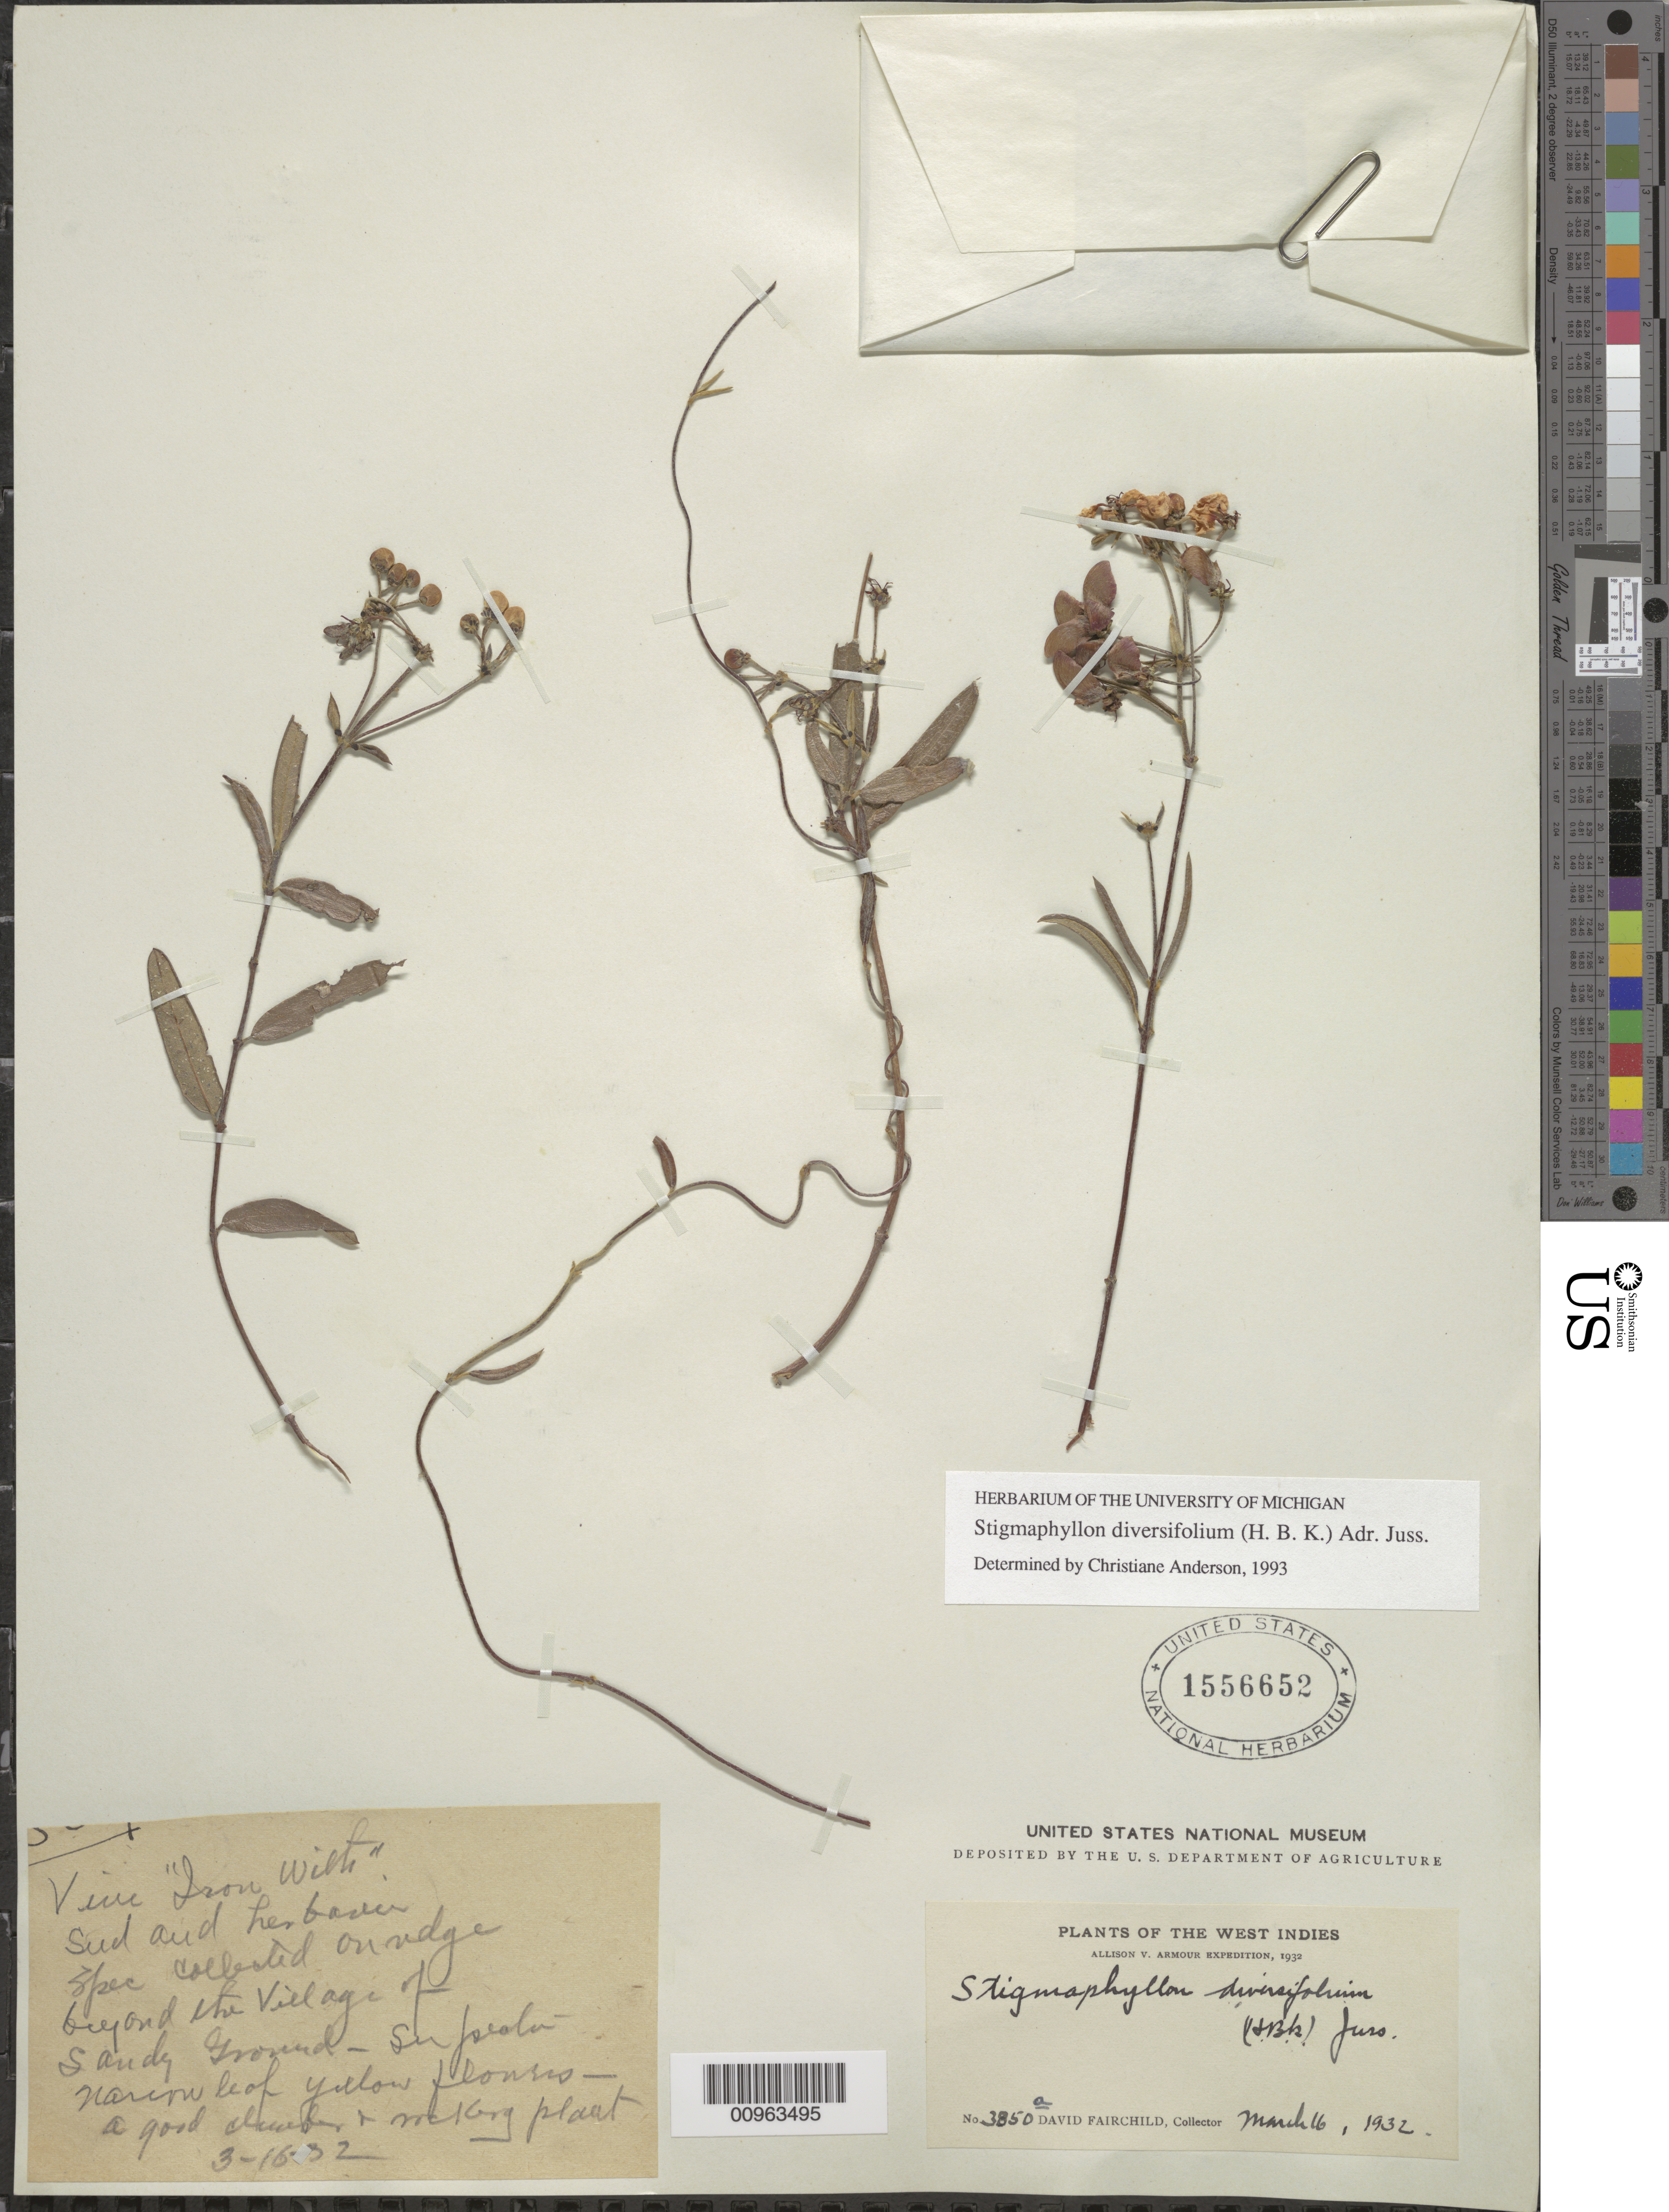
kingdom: Plantae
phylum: Tracheophyta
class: Magnoliopsida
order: Malpighiales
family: Malpighiaceae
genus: Stigmaphyllon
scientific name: Stigmaphyllon diversifolium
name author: (Kunth) A. Juss.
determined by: Anderson, C.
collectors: D. Fairchild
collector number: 3850A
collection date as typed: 16 Mar 1932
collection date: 1932-03-16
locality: Behind the Village of Sandy Ground, "Sir Pelou"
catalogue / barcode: US 1556652